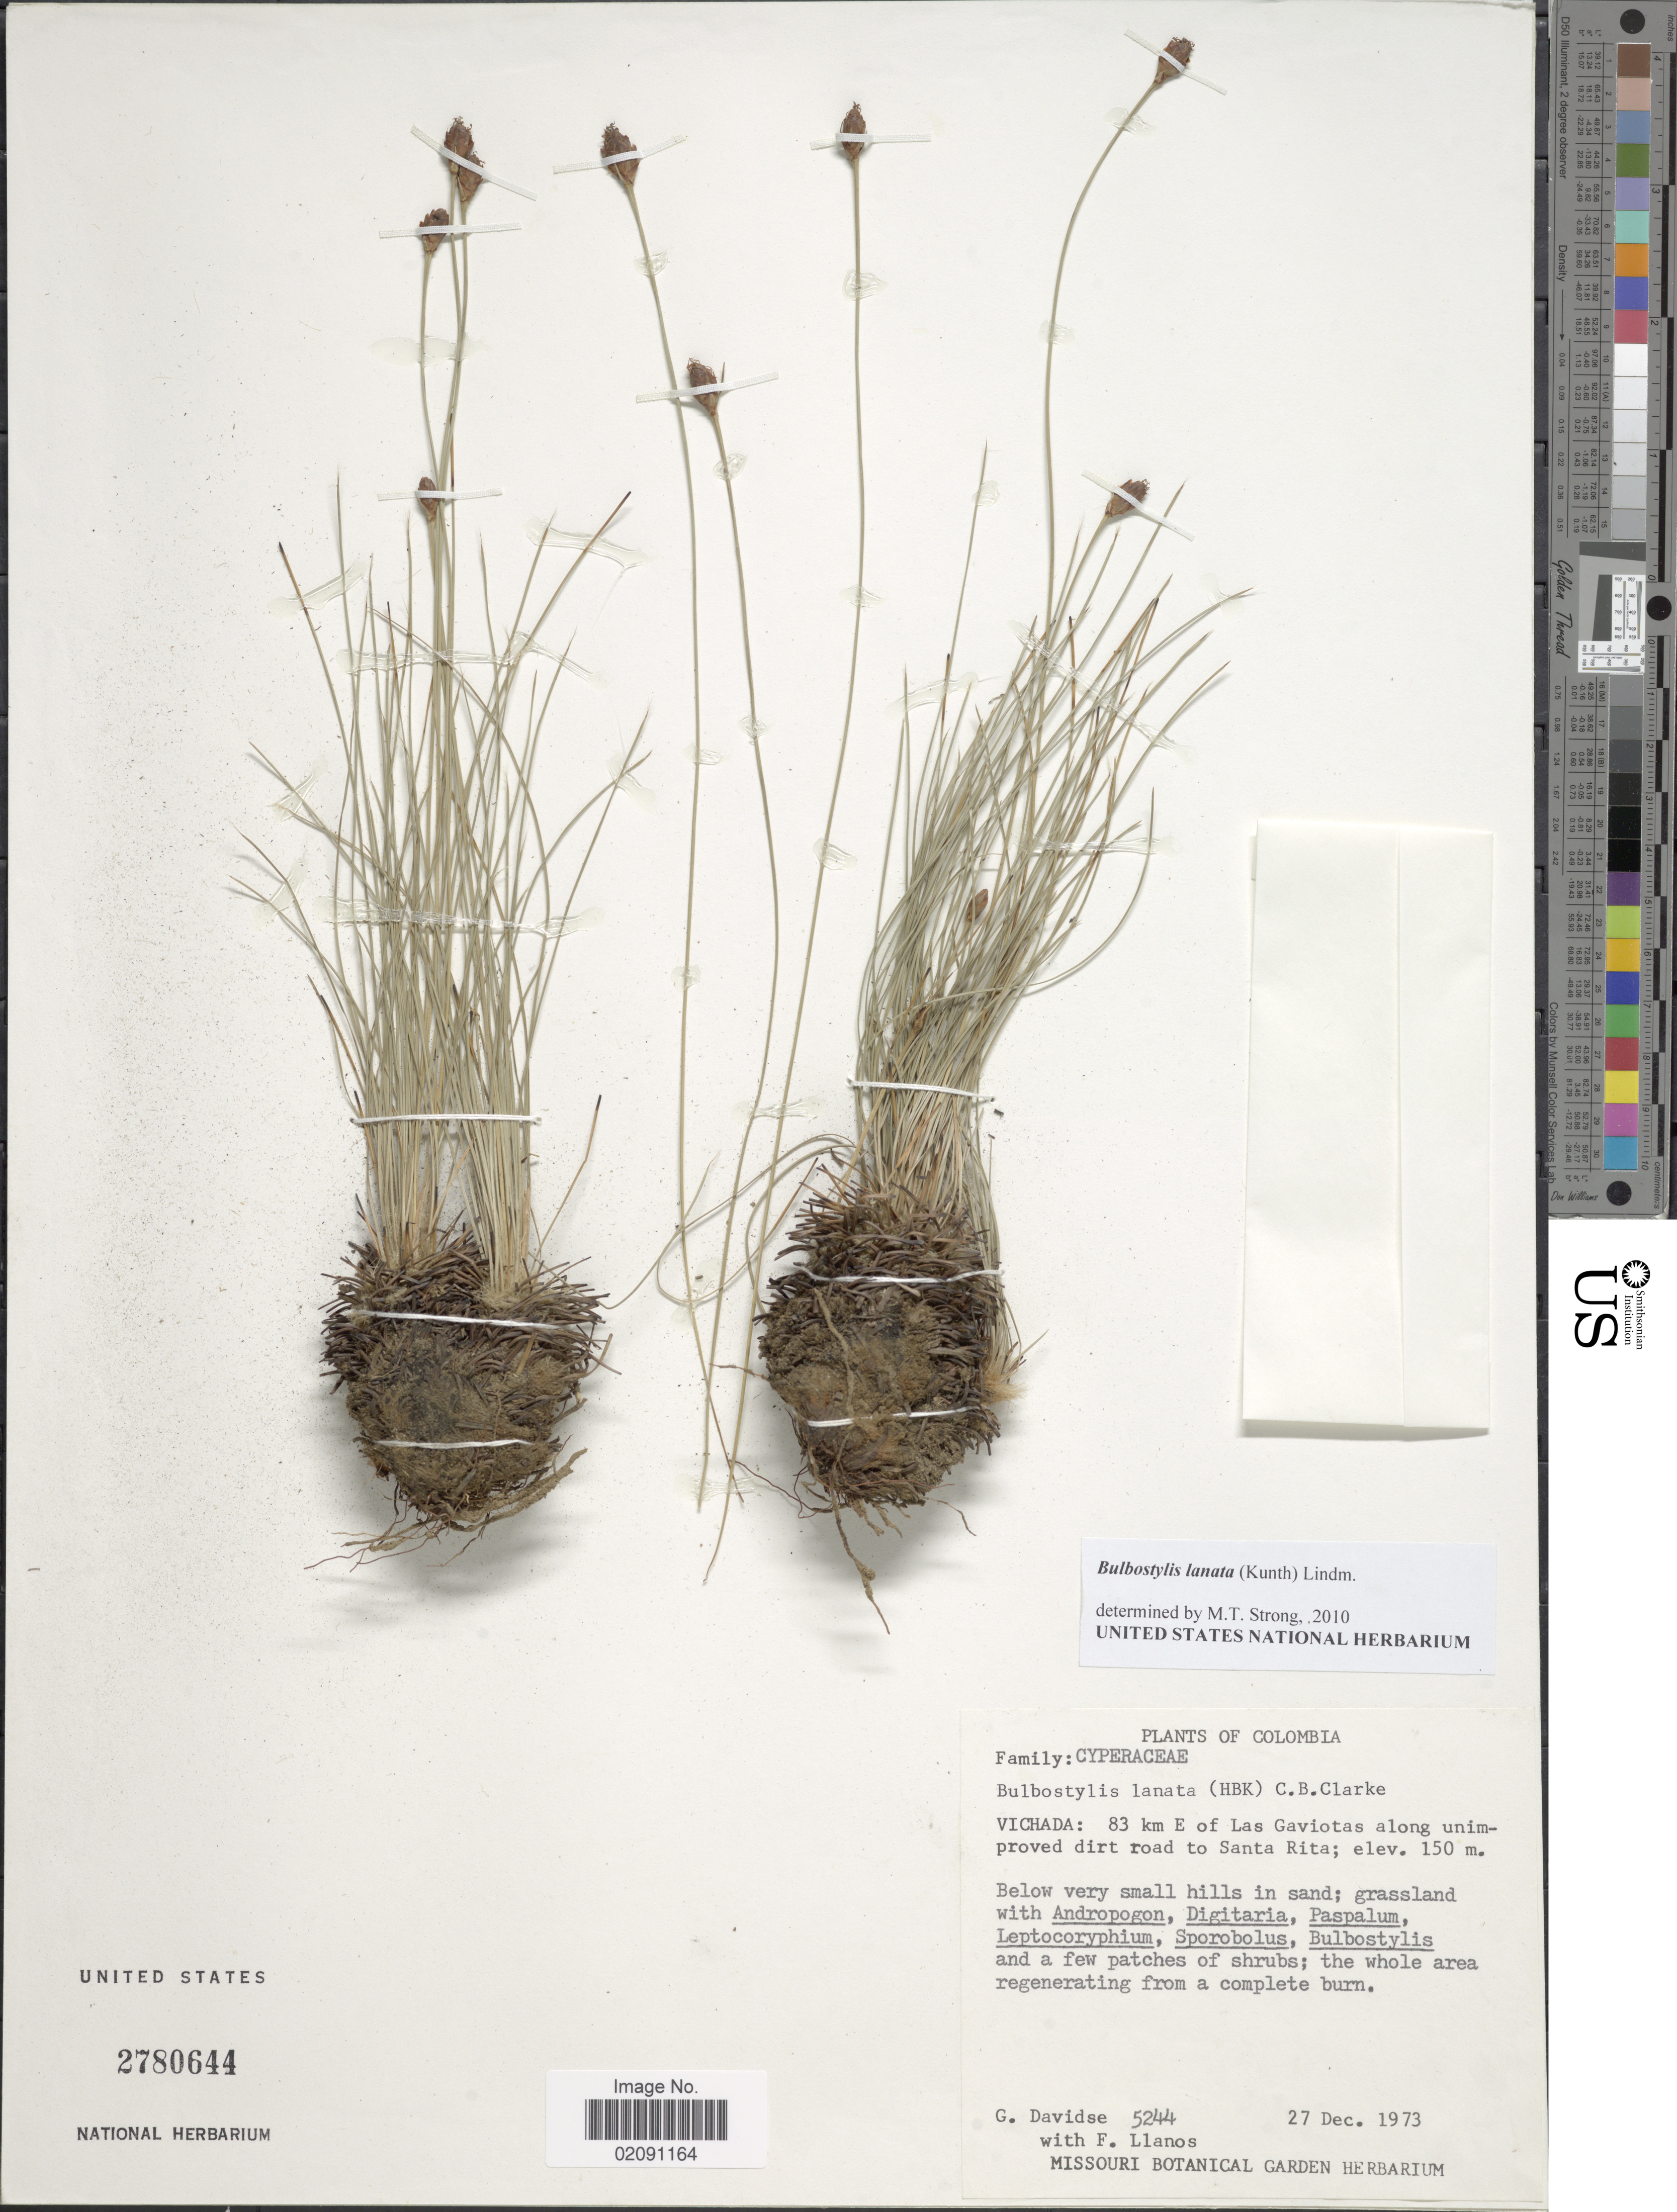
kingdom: Plantae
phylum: Tracheophyta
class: Liliopsida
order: Poales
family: Cyperaceae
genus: Bulbostylis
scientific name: Bulbostylis lanata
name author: (Kunth) Lindm.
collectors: G. Davidse & F. Llanos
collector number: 5244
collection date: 1973-12-27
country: Colombia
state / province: Vichada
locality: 83 km E of Las Gaviotas along unimroved dirt road to Santa Ritw, below very small hills and sand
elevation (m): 150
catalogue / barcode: US 2780644